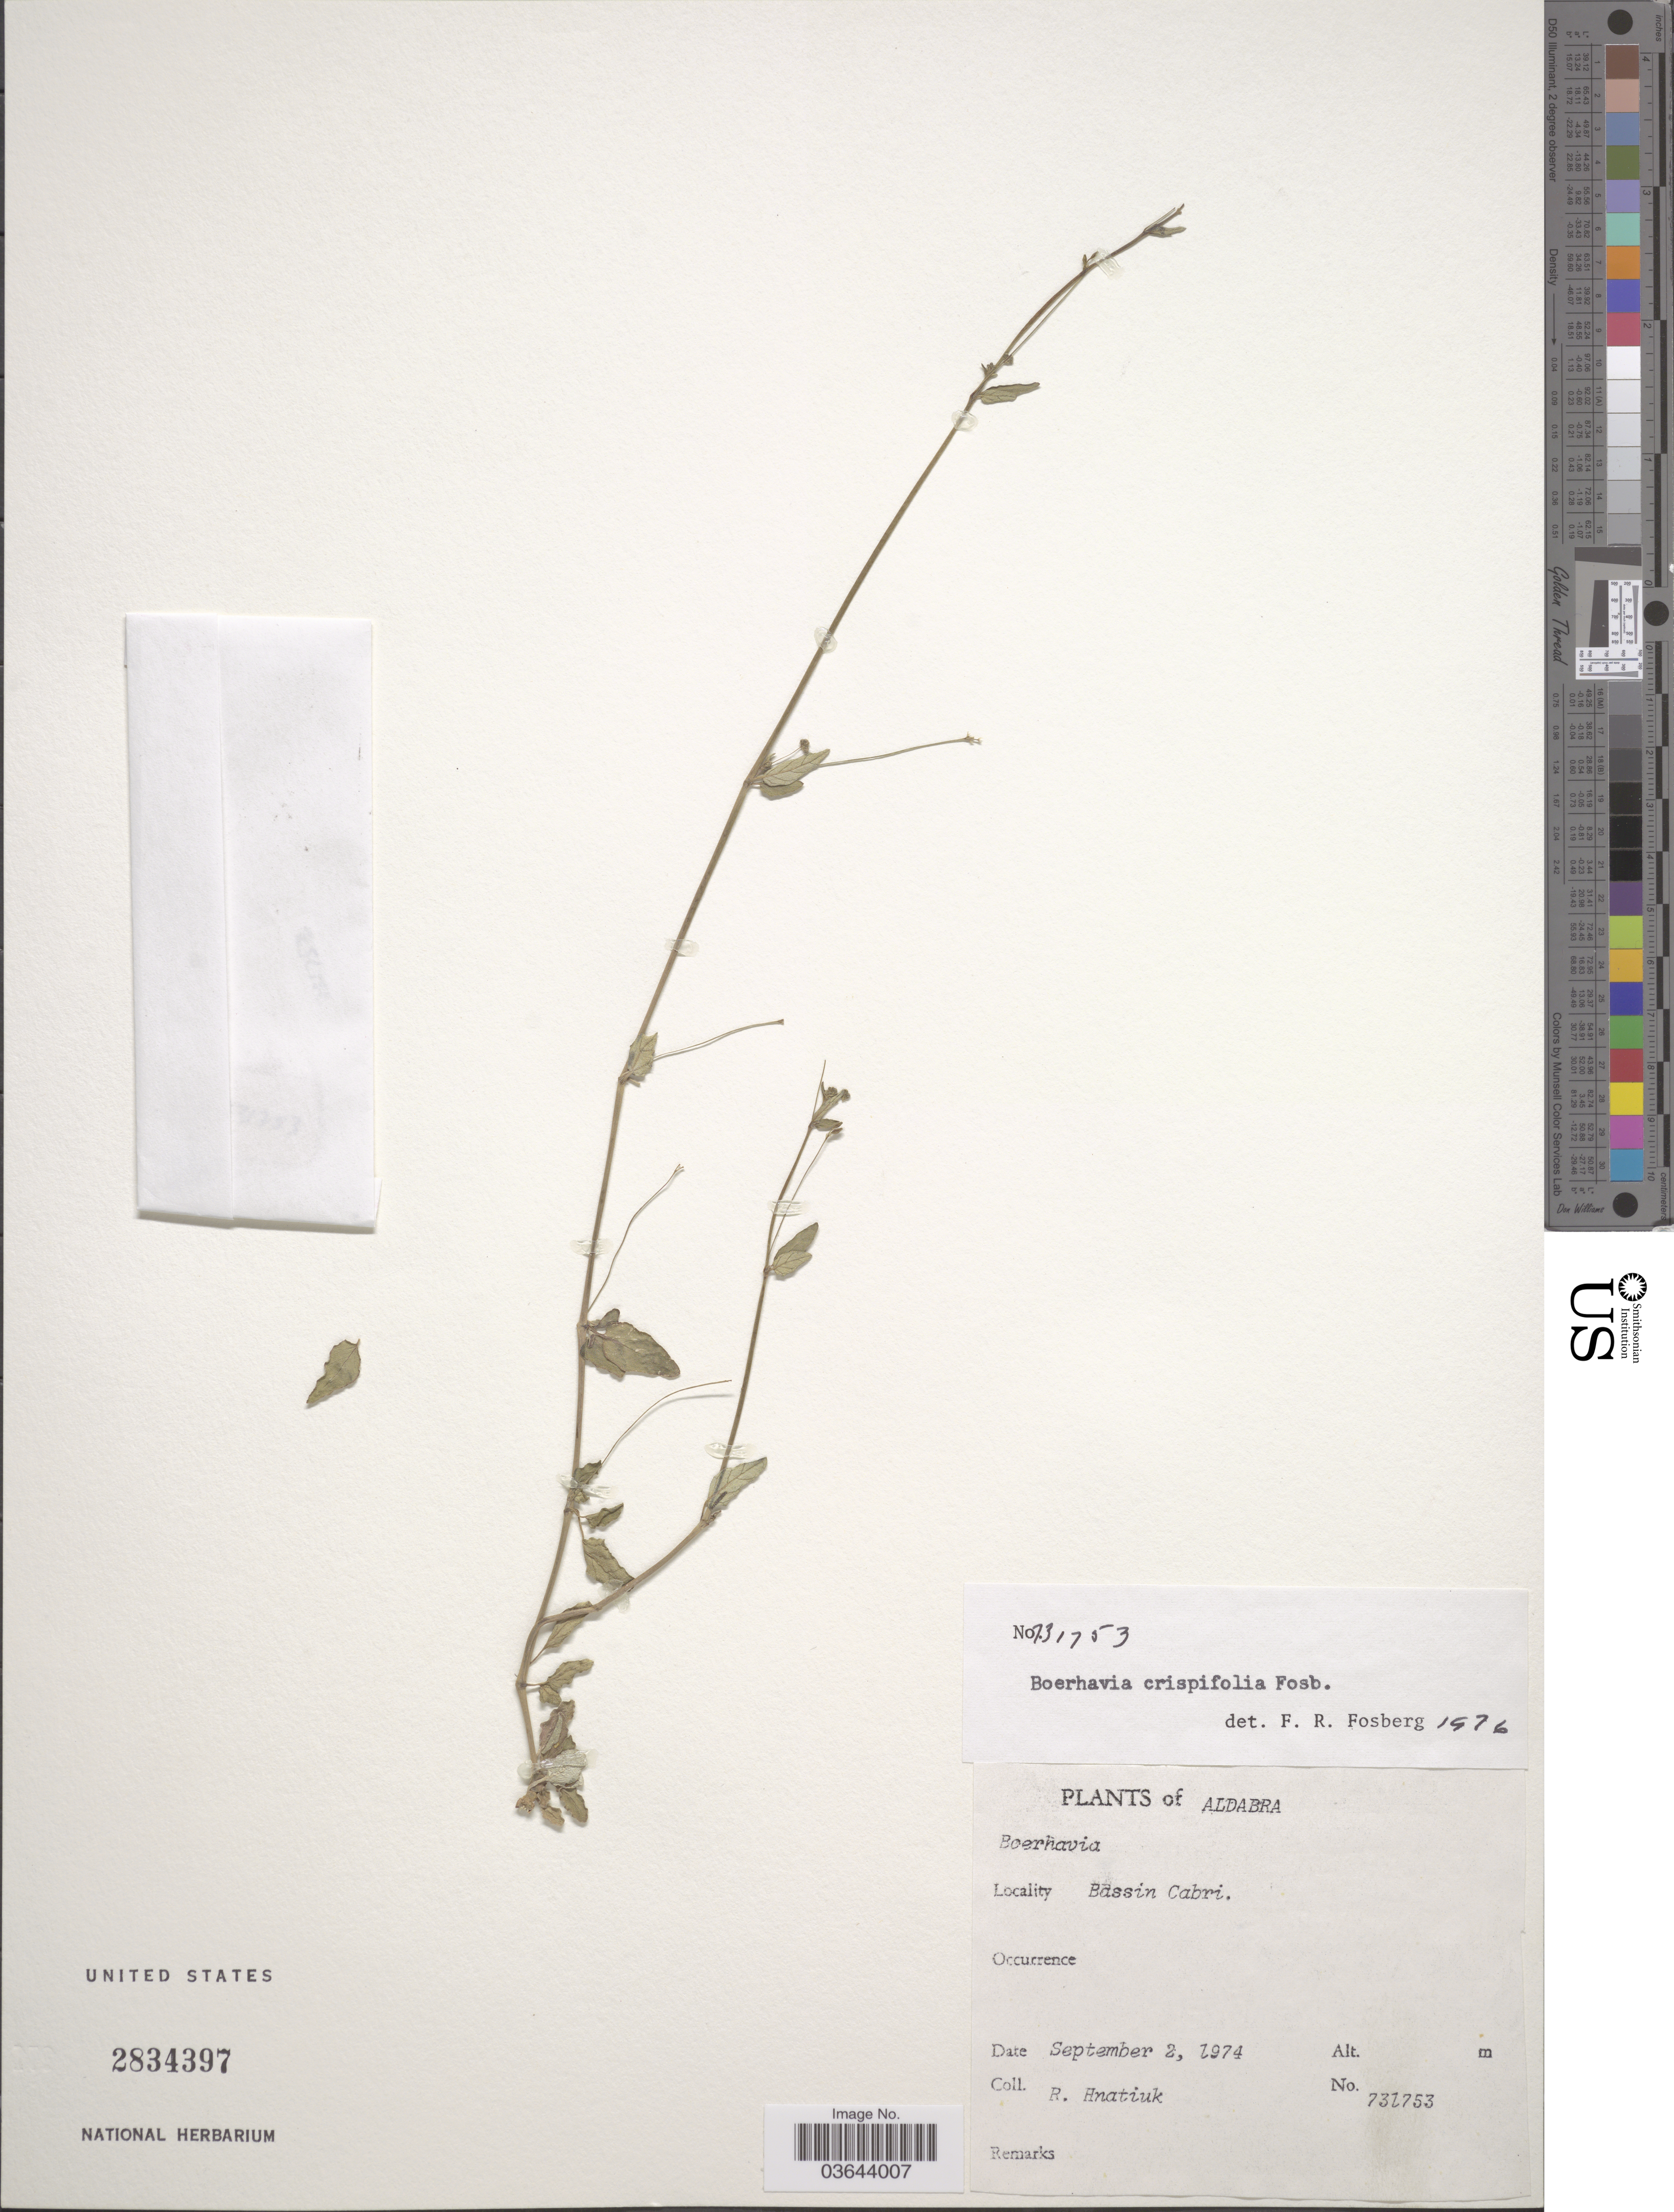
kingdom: Plantae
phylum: Tracheophyta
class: Magnoliopsida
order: Caryophyllales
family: Nyctaginaceae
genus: Boerhavia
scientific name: Boerhavia crispifolia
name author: Fosberg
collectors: R. Hnatiuk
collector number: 731753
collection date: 1974-09-02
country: Seychelles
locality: Aldabra. Bassin Cabri.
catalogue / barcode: US 2834397